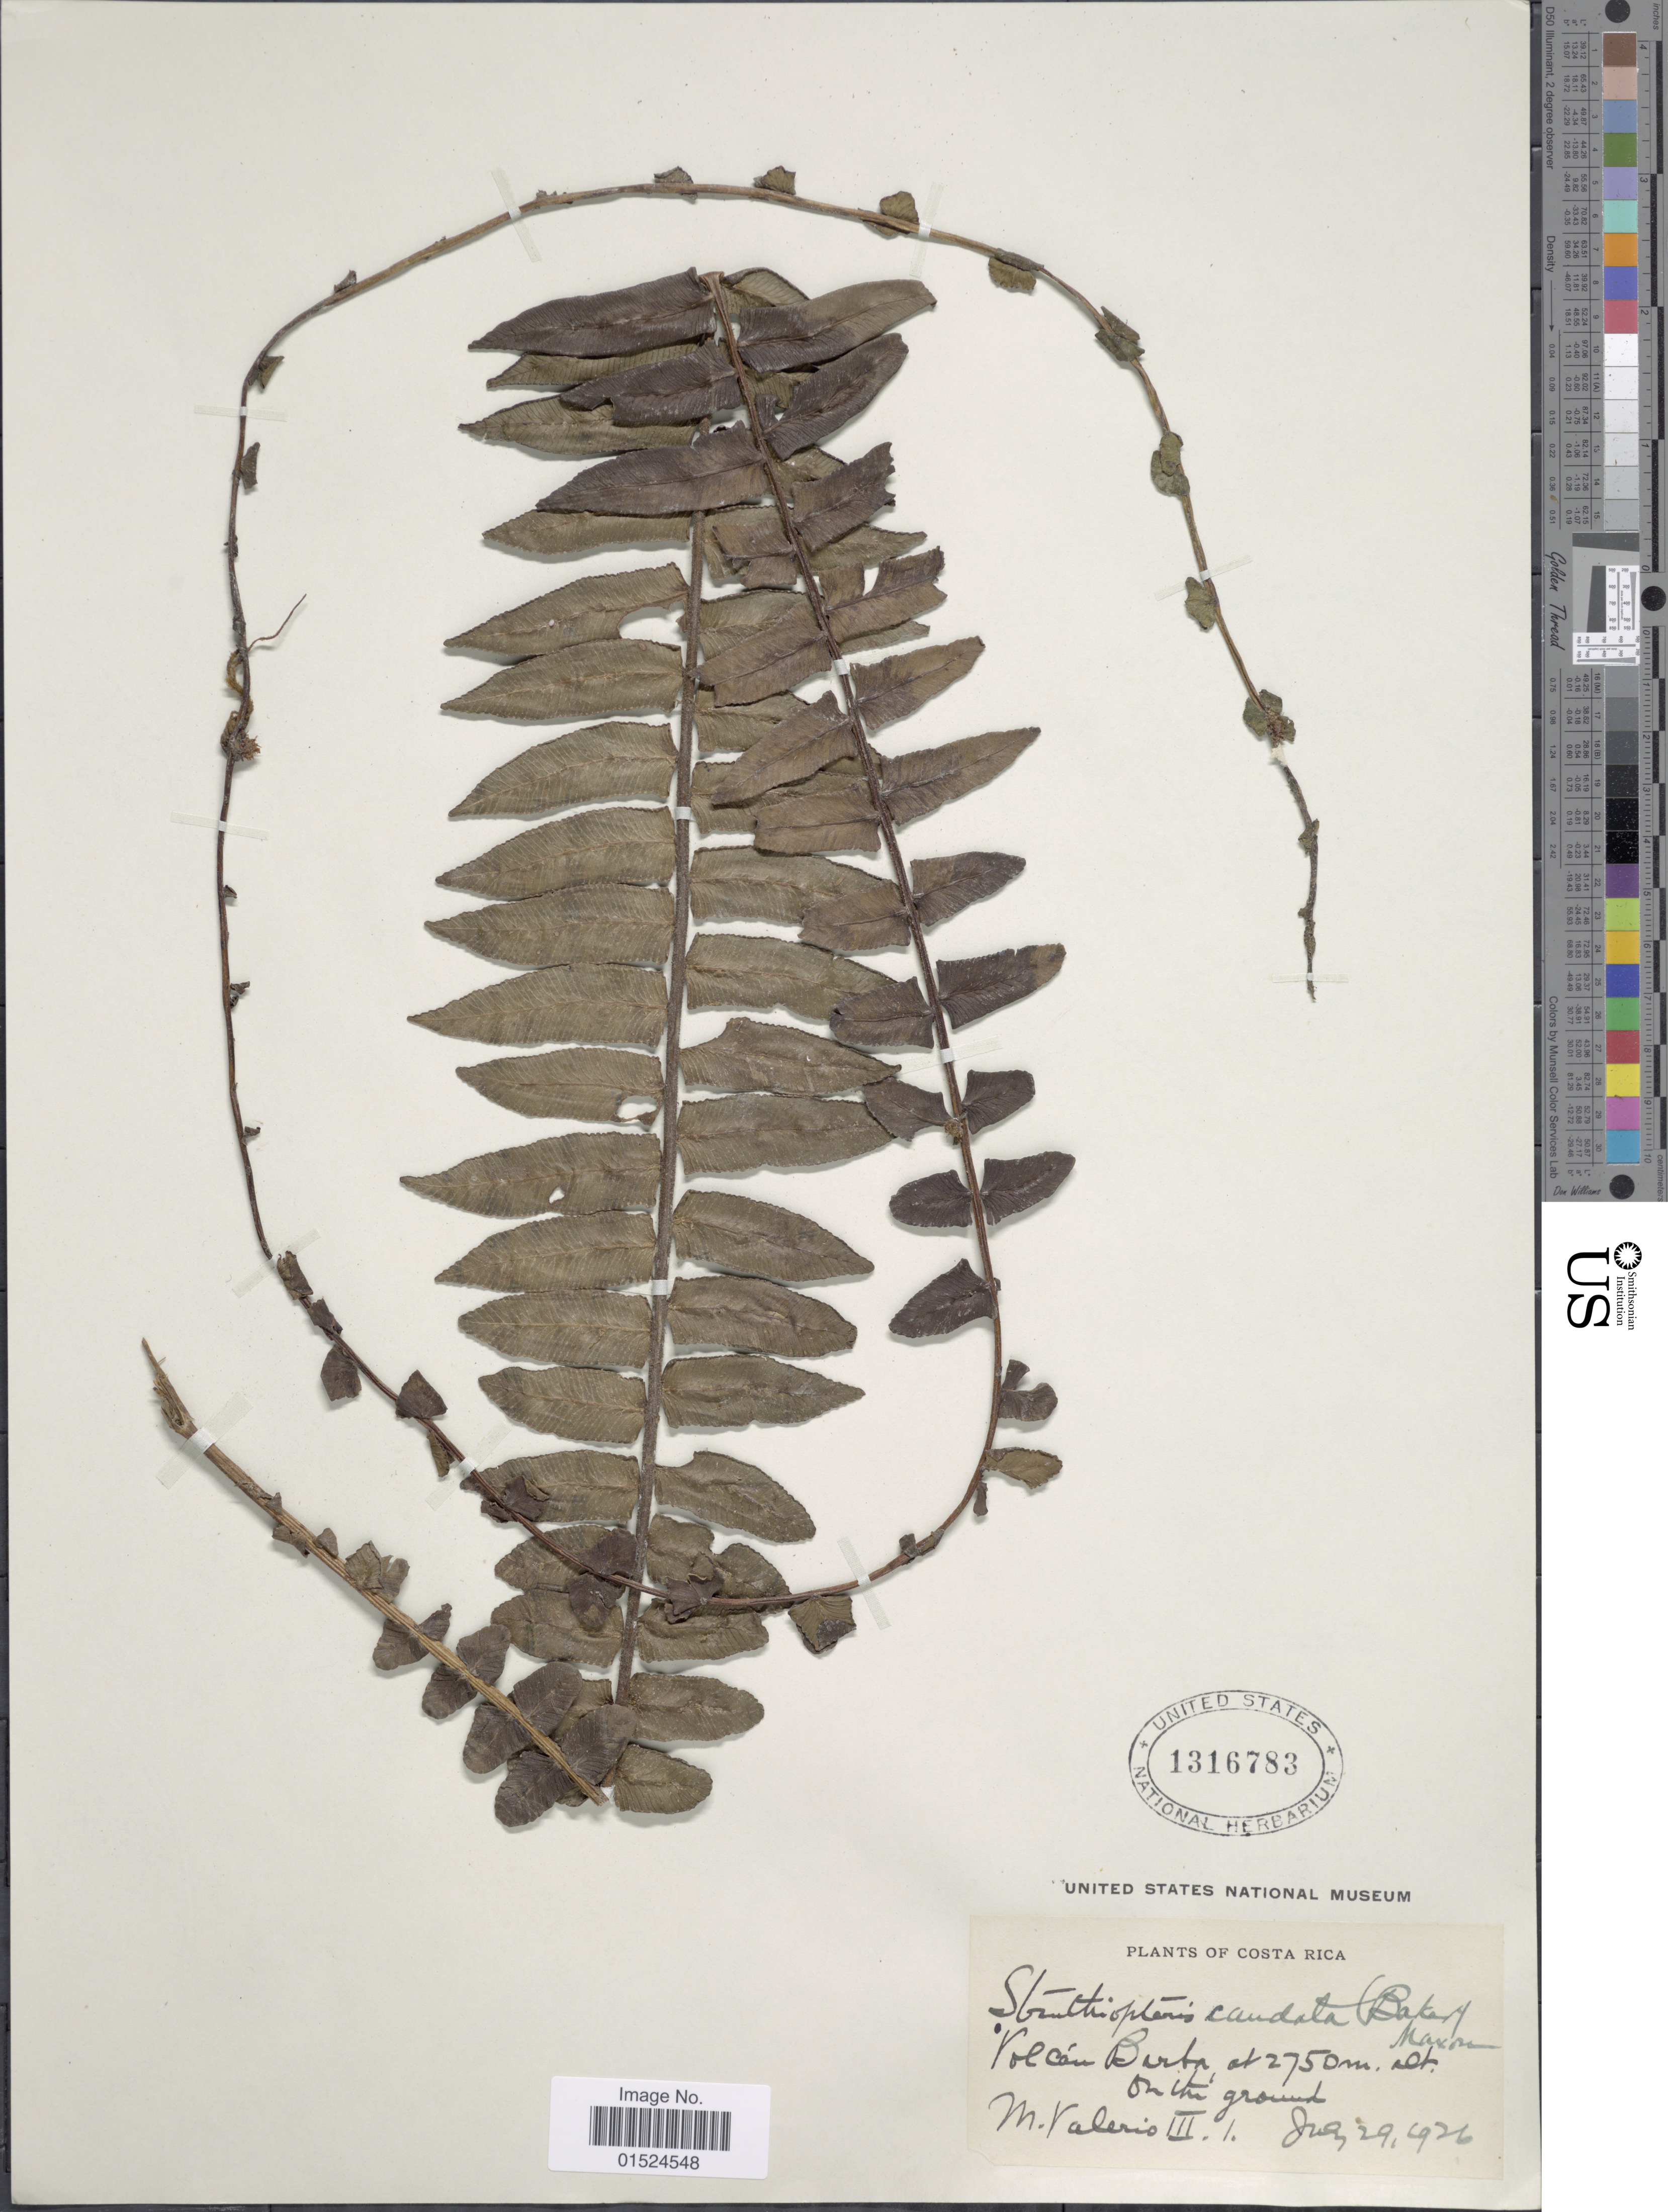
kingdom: Plantae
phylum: Tracheophyta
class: Polypodiopsida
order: Polypodiales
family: Blechnaceae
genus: Blechnum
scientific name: Blechnum sprucei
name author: C. Chr.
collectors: M. Valerio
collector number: III 1*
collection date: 1926-07-29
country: Costa Rica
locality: Volcán Barba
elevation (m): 2750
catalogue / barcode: US 1316783